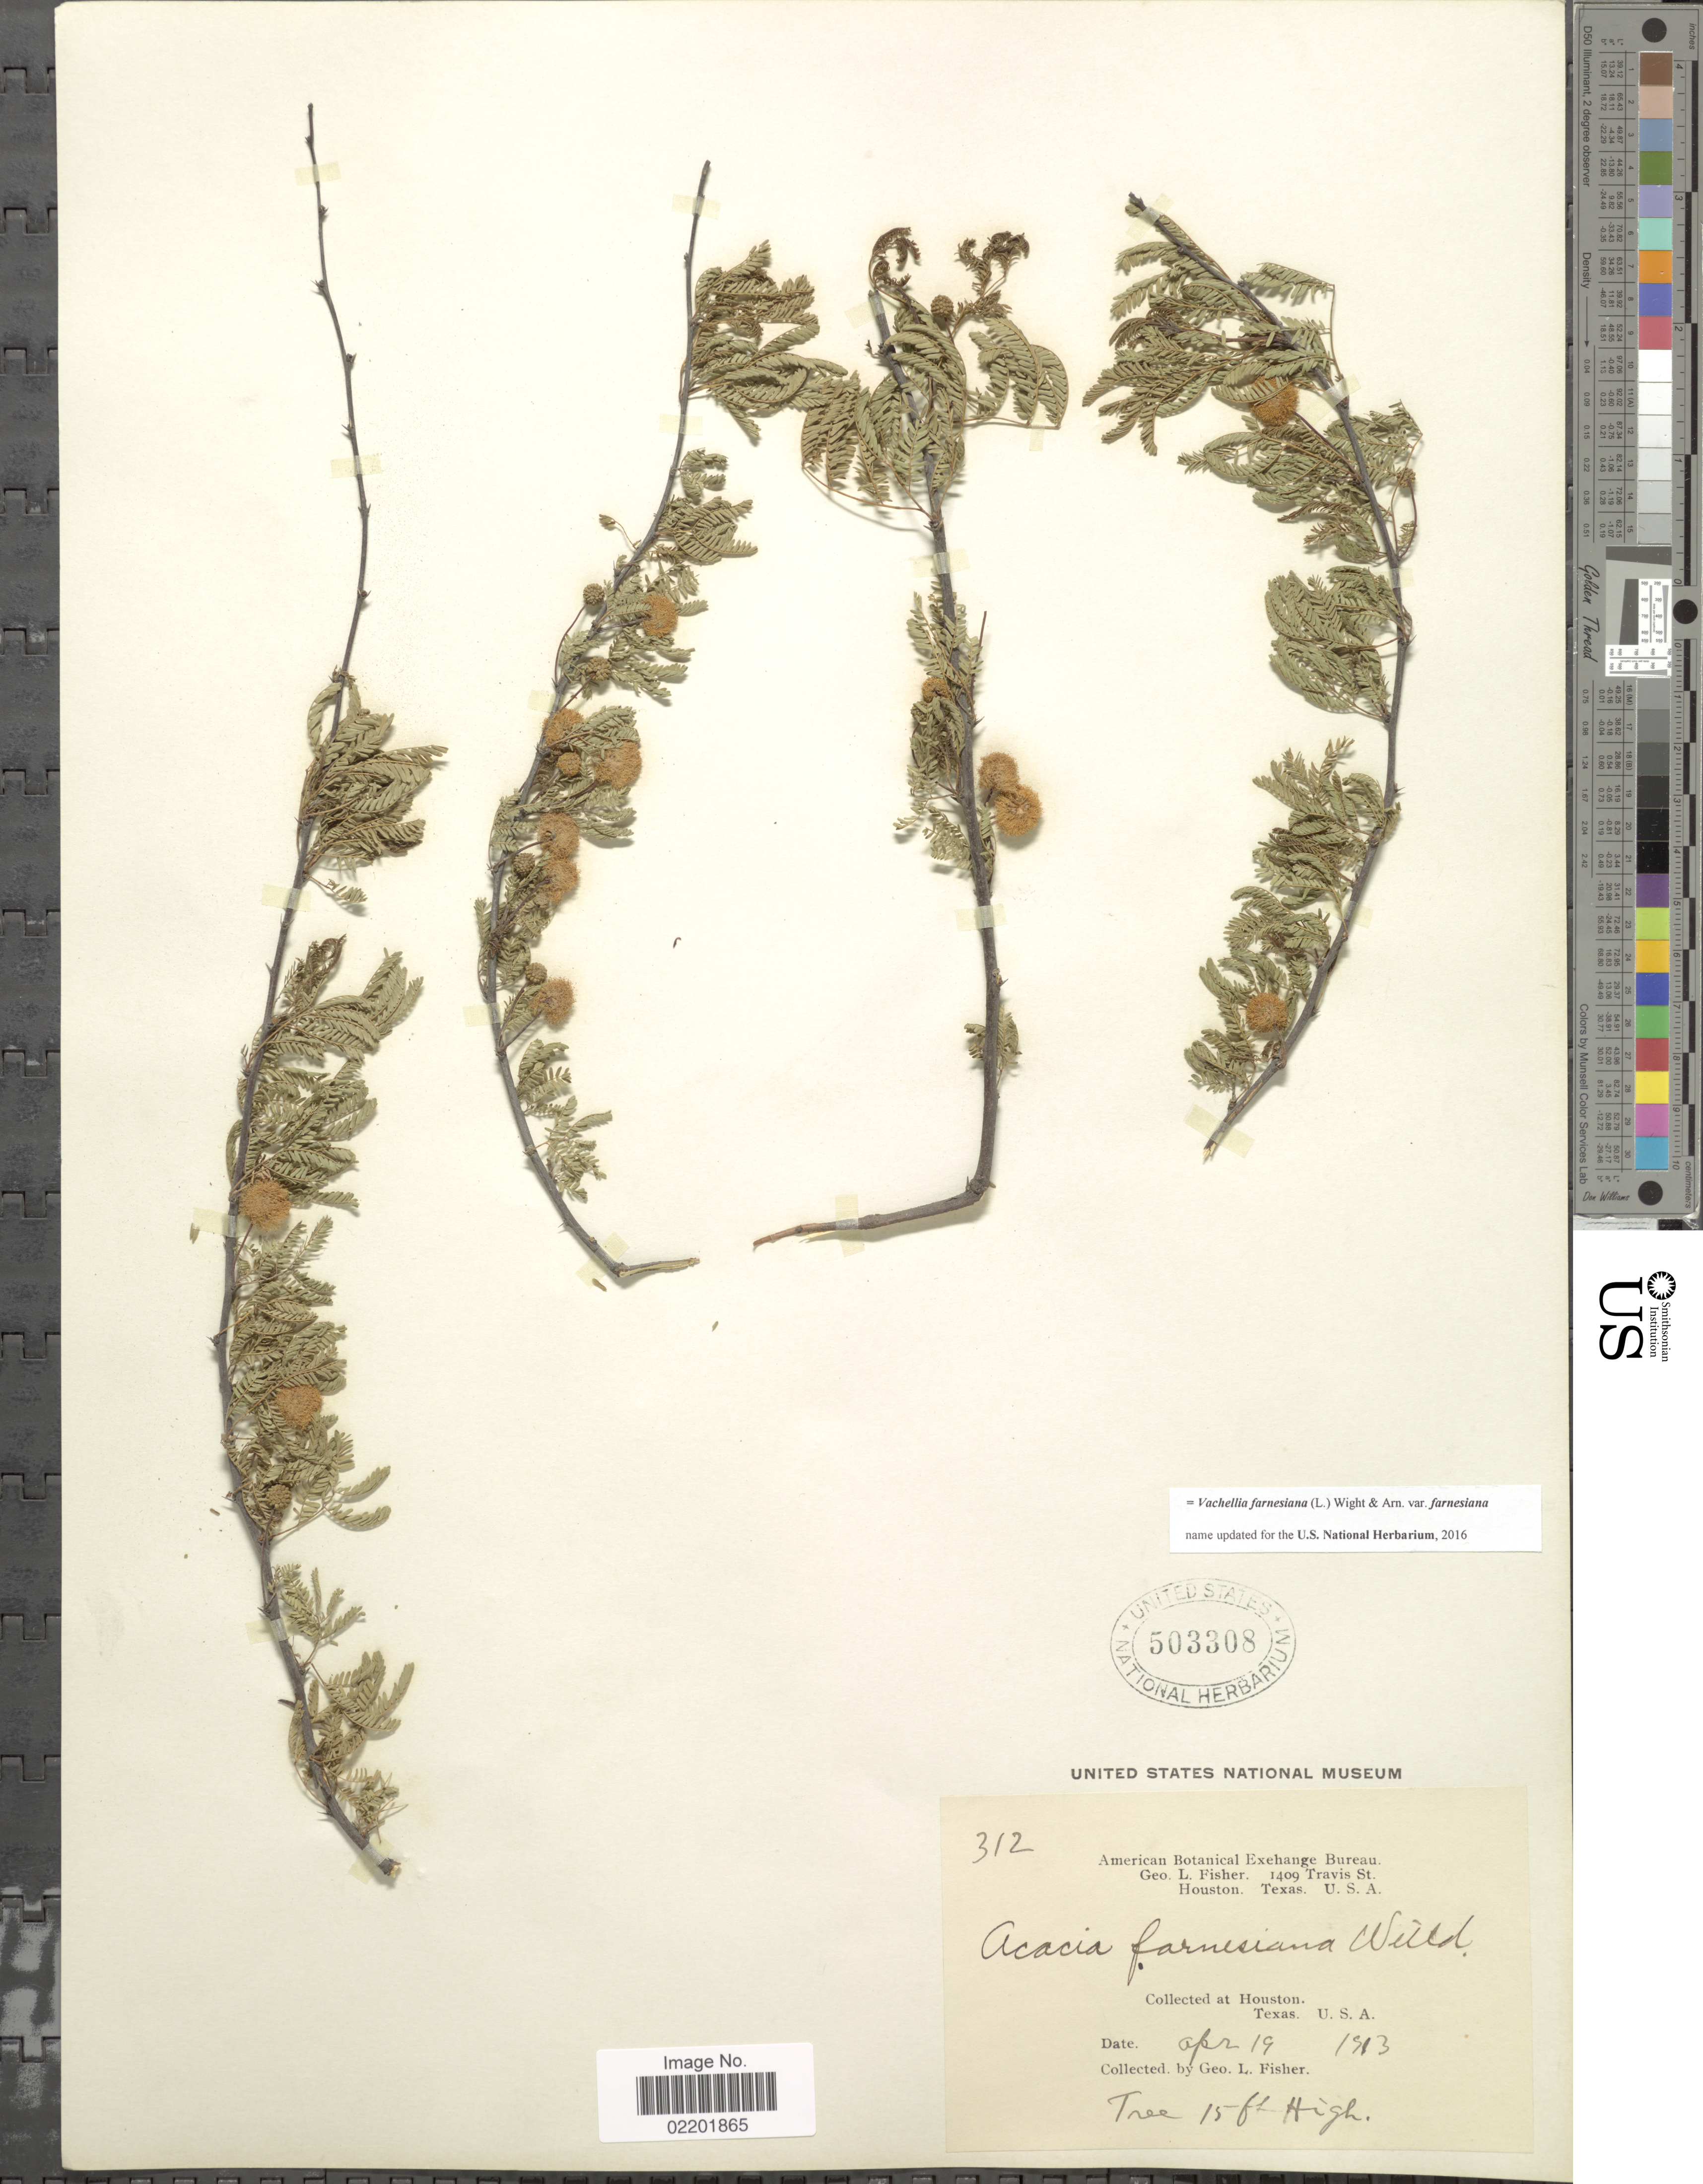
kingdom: Plantae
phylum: Tracheophyta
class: Magnoliopsida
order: Fabales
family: Fabaceae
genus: Vachellia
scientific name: Vachellia farnesiana var. farnesiana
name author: (L.) Wight & Arn.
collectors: G. L. Fisher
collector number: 312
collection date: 1913-04-19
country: United States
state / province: Texas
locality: Houston, U.S.A.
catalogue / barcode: US 503308